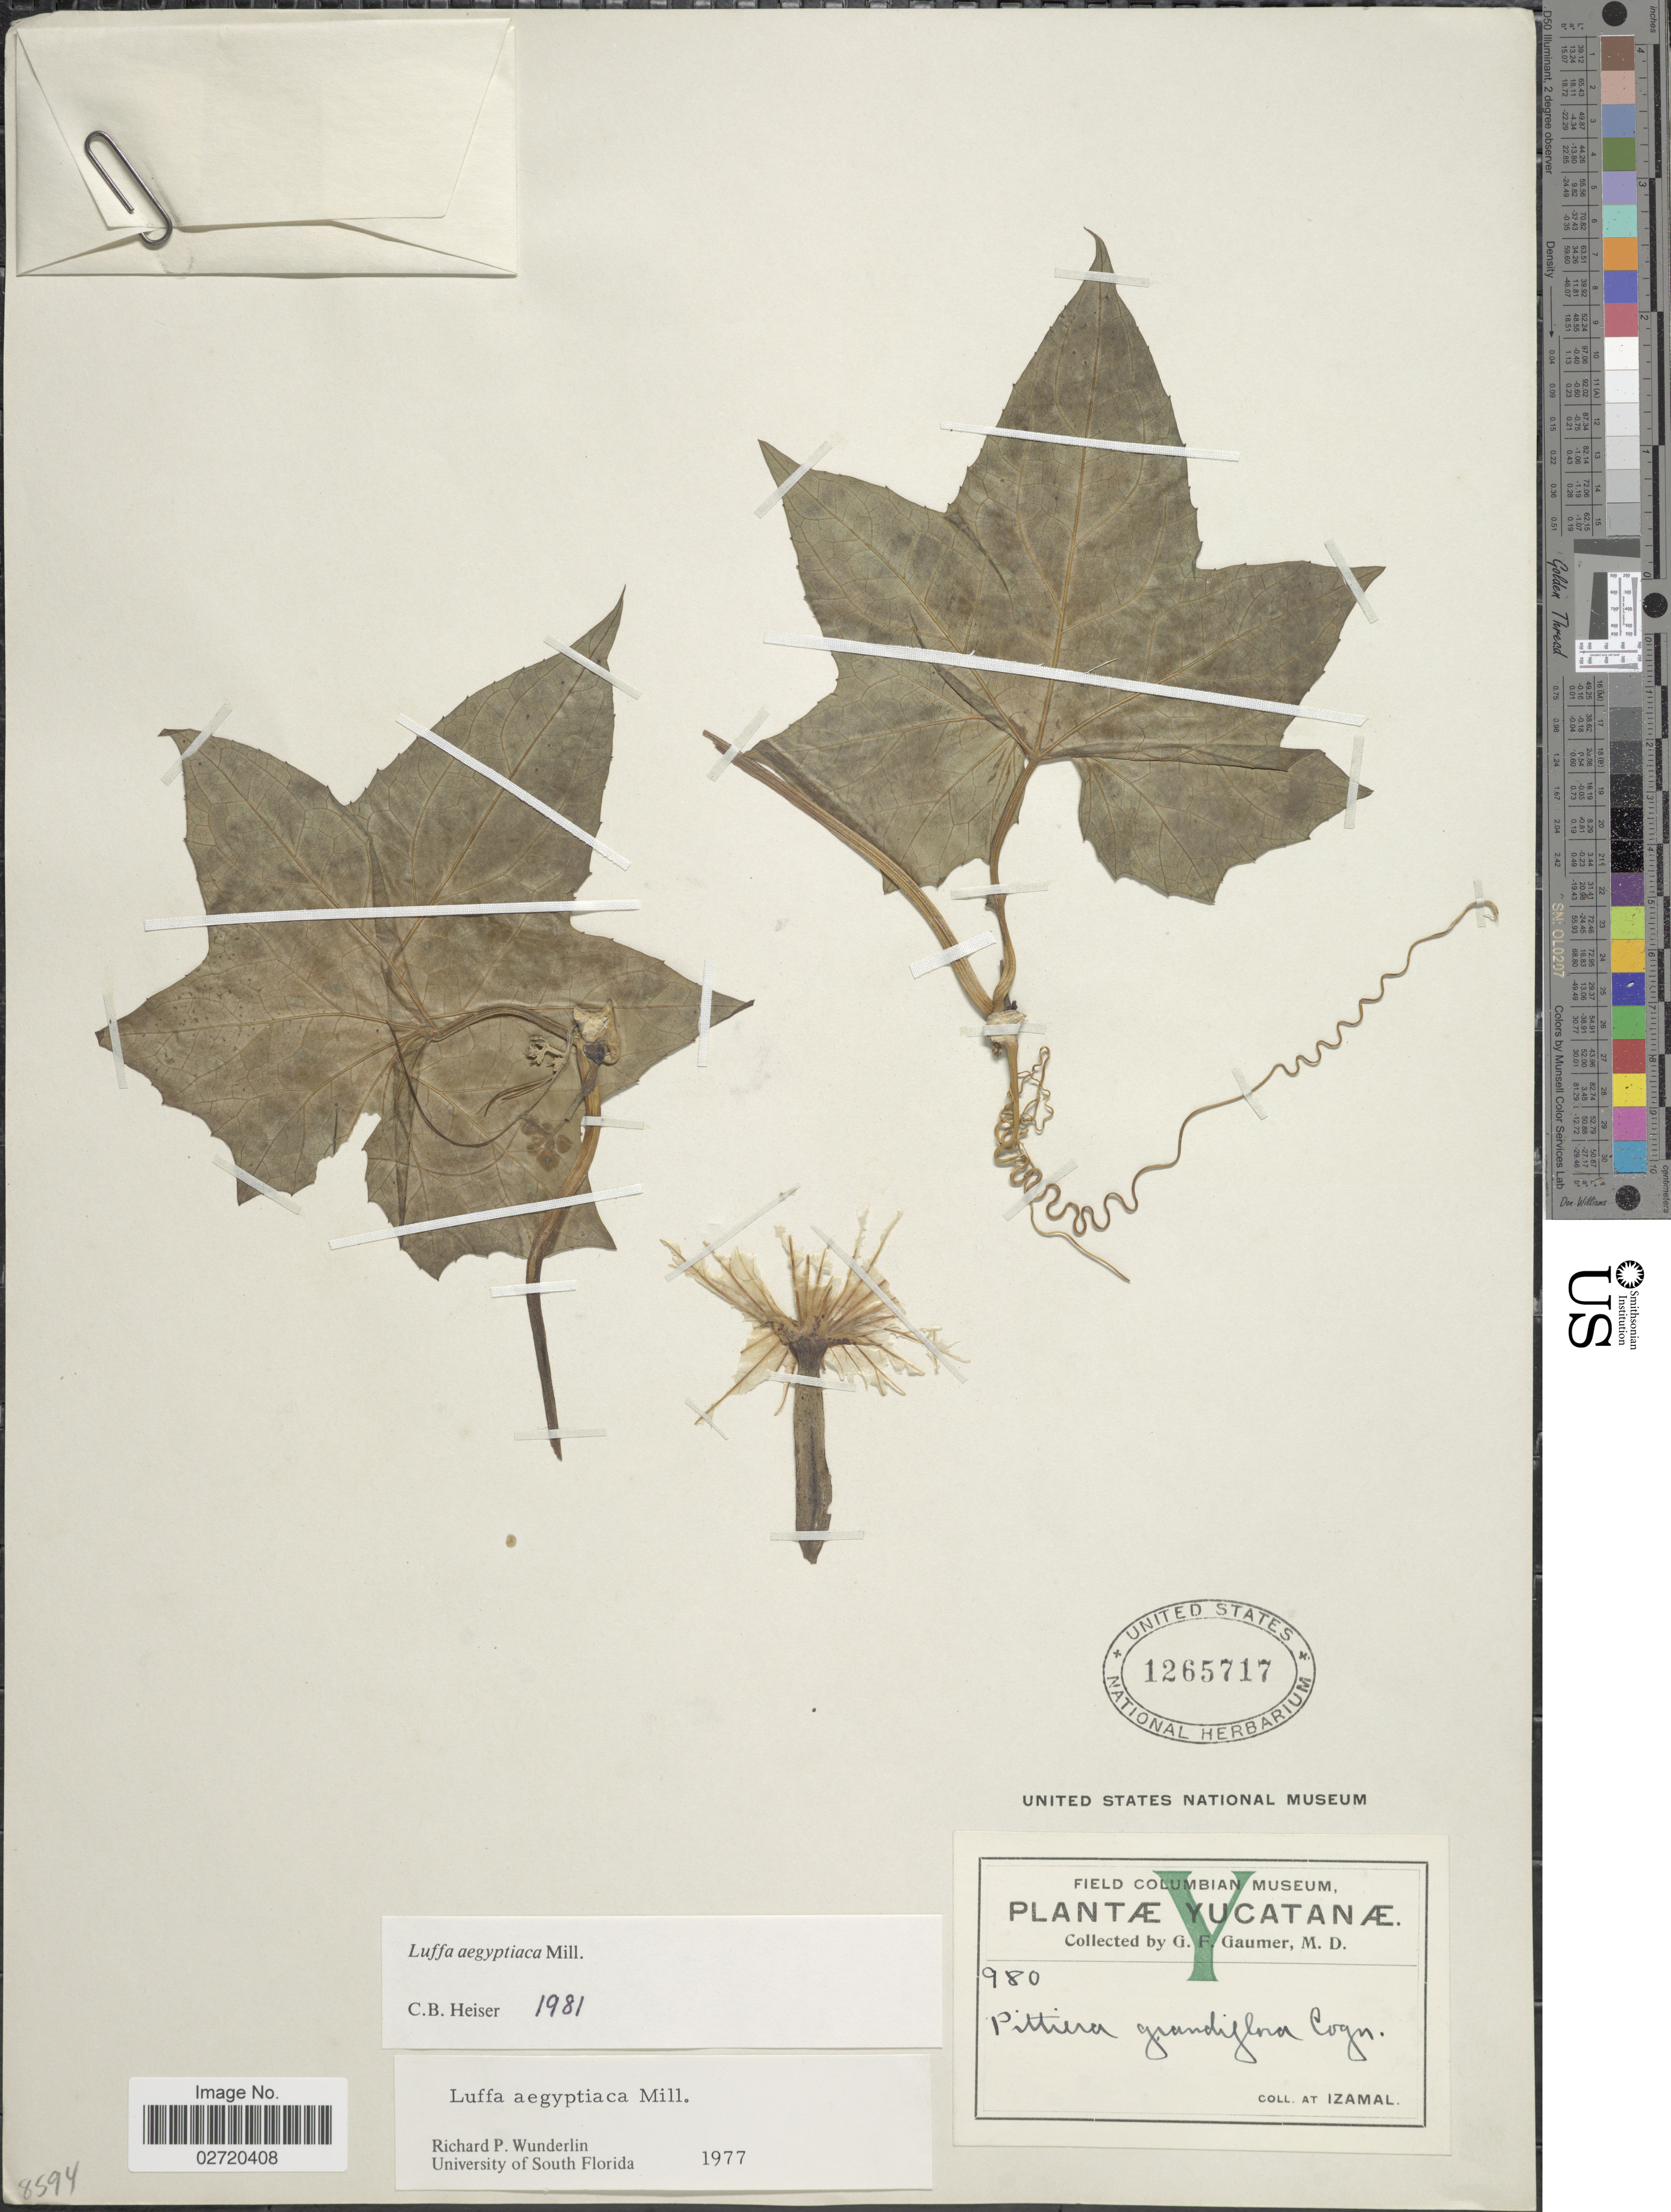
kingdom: Plantae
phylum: Tracheophyta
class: Magnoliopsida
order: Cucurbitales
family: Cucurbitaceae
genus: Luffa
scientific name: Luffa aegyptiaca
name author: Mill.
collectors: G. F. Gaumer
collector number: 980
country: Mexico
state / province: Yucatán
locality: Yucatanae, at Izamal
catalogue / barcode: US 1265717